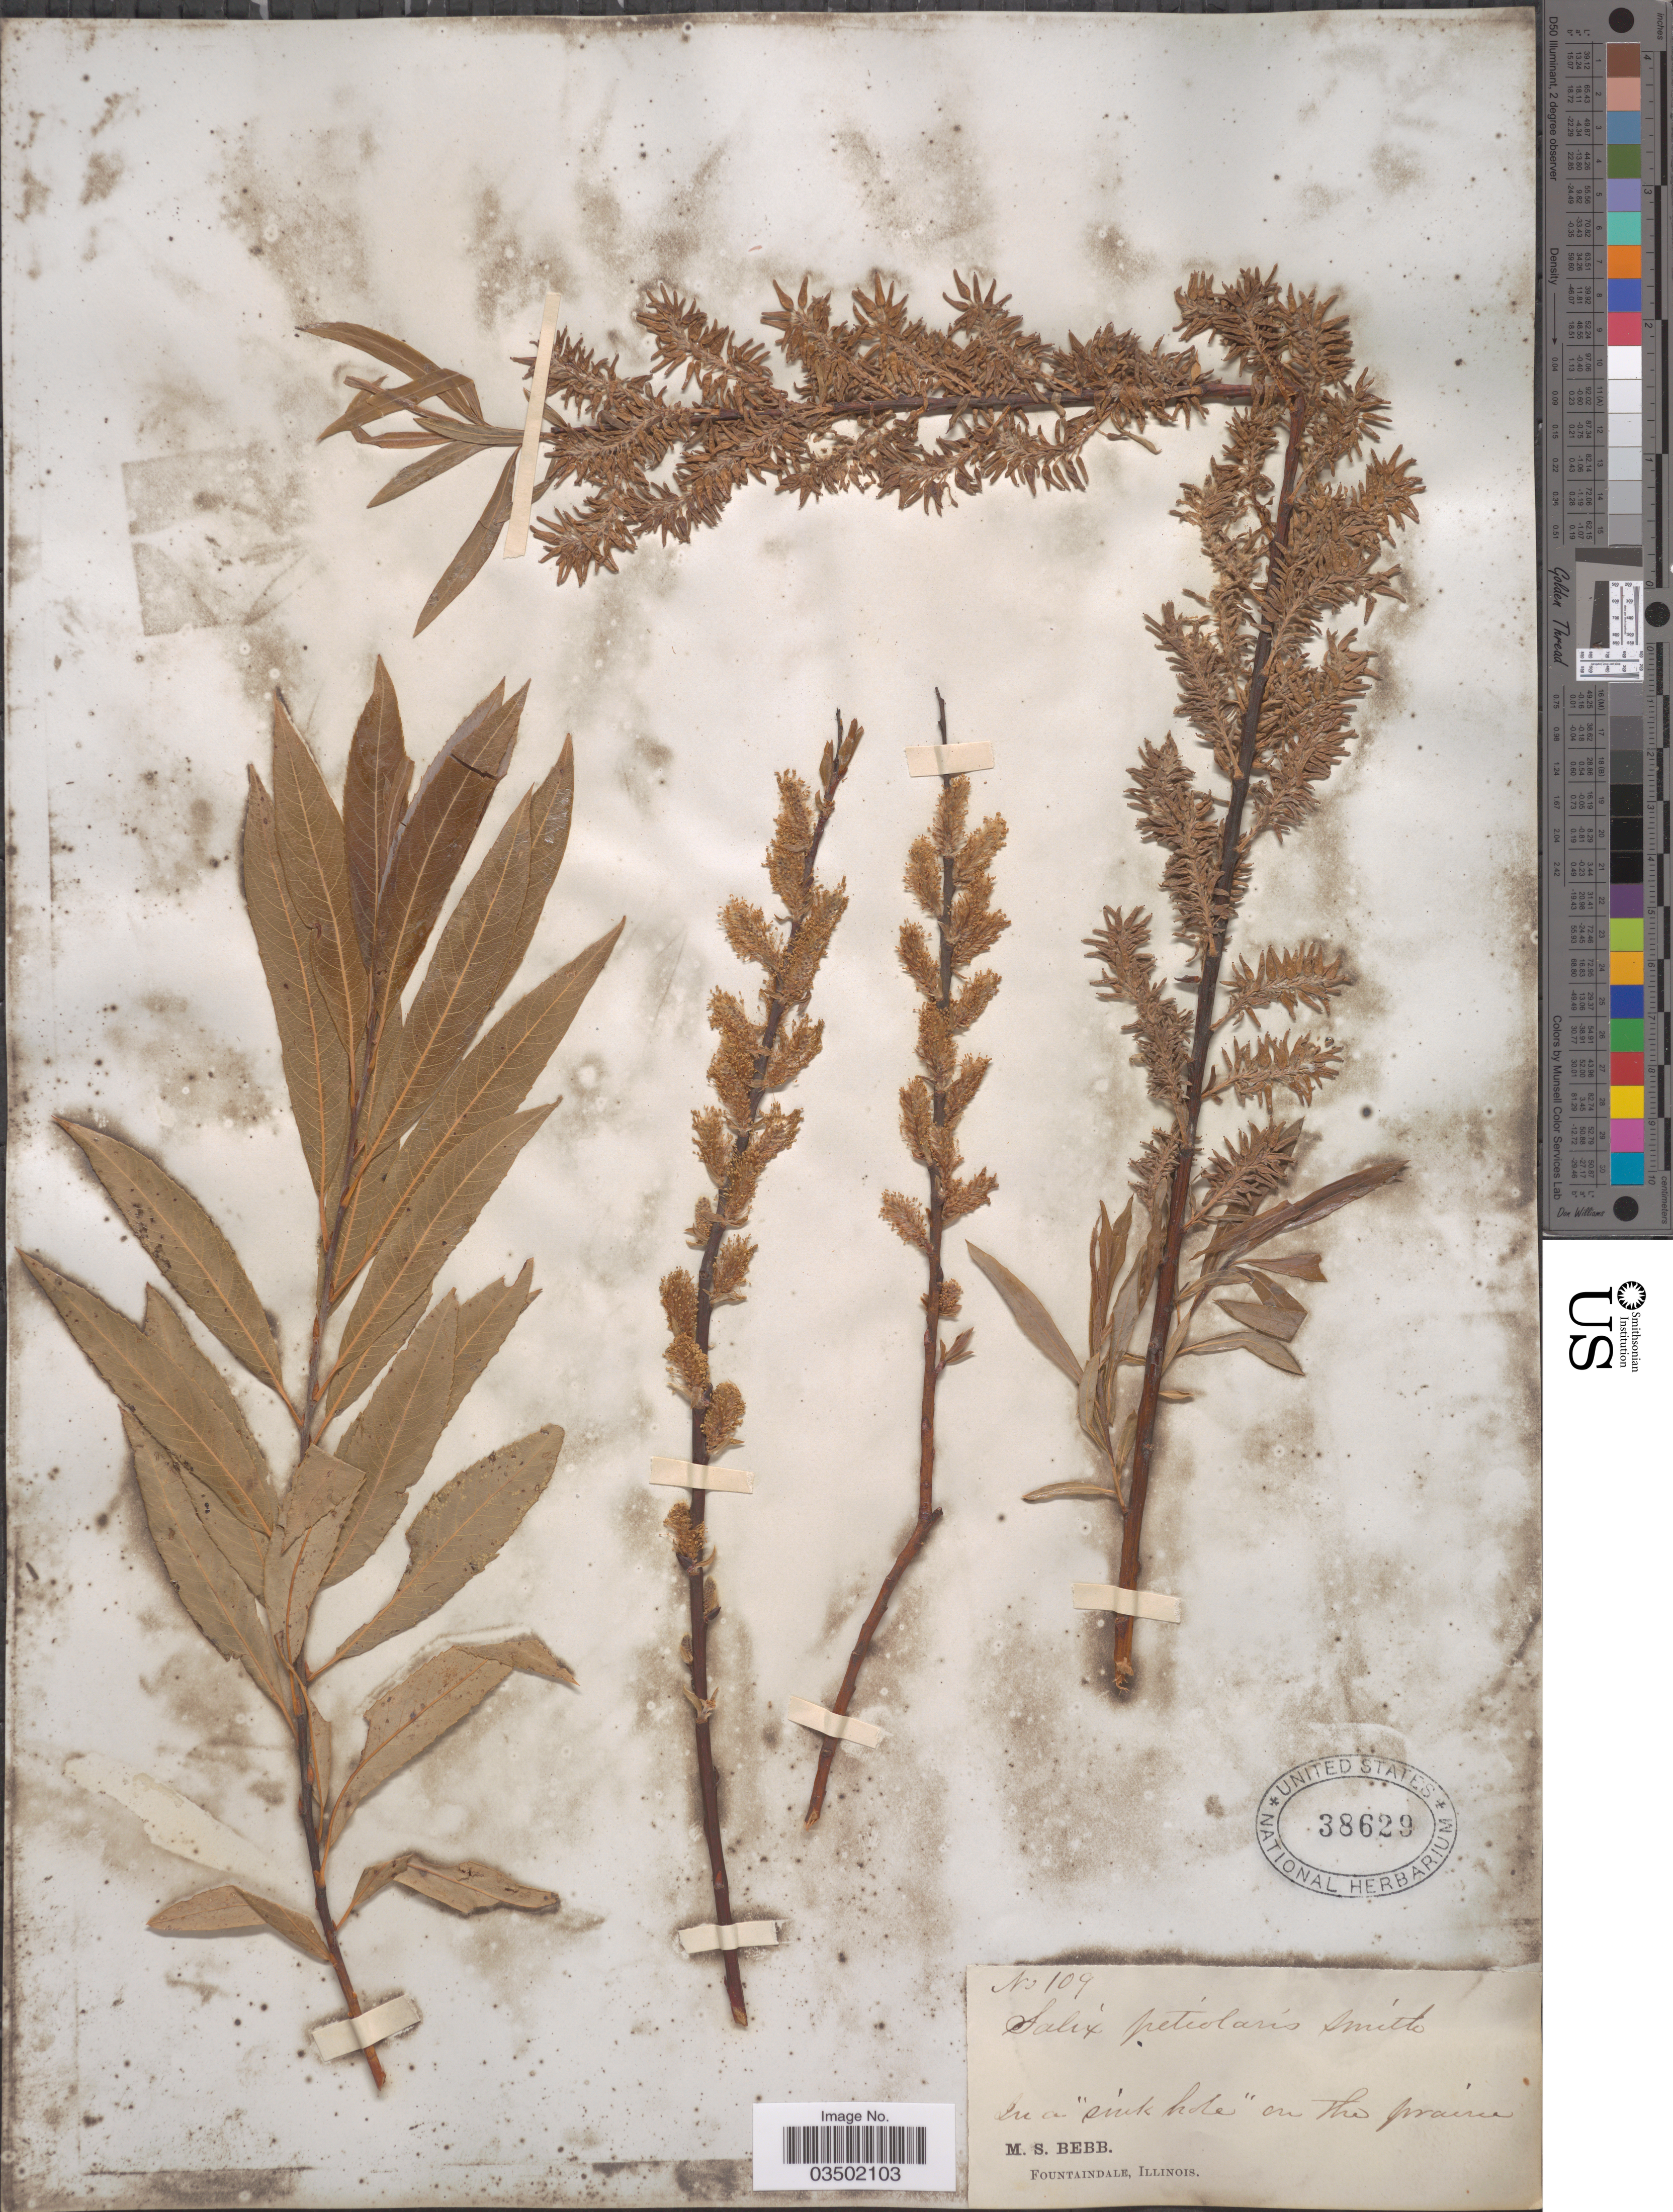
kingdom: Plantae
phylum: Tracheophyta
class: Magnoliopsida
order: Malpighiales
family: Salicaceae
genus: Salix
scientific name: Salix petiolaris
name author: Sm.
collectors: M. Bebb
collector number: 109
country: United States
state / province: Illinois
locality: Fountaindale [unsure placement]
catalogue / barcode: US 38629